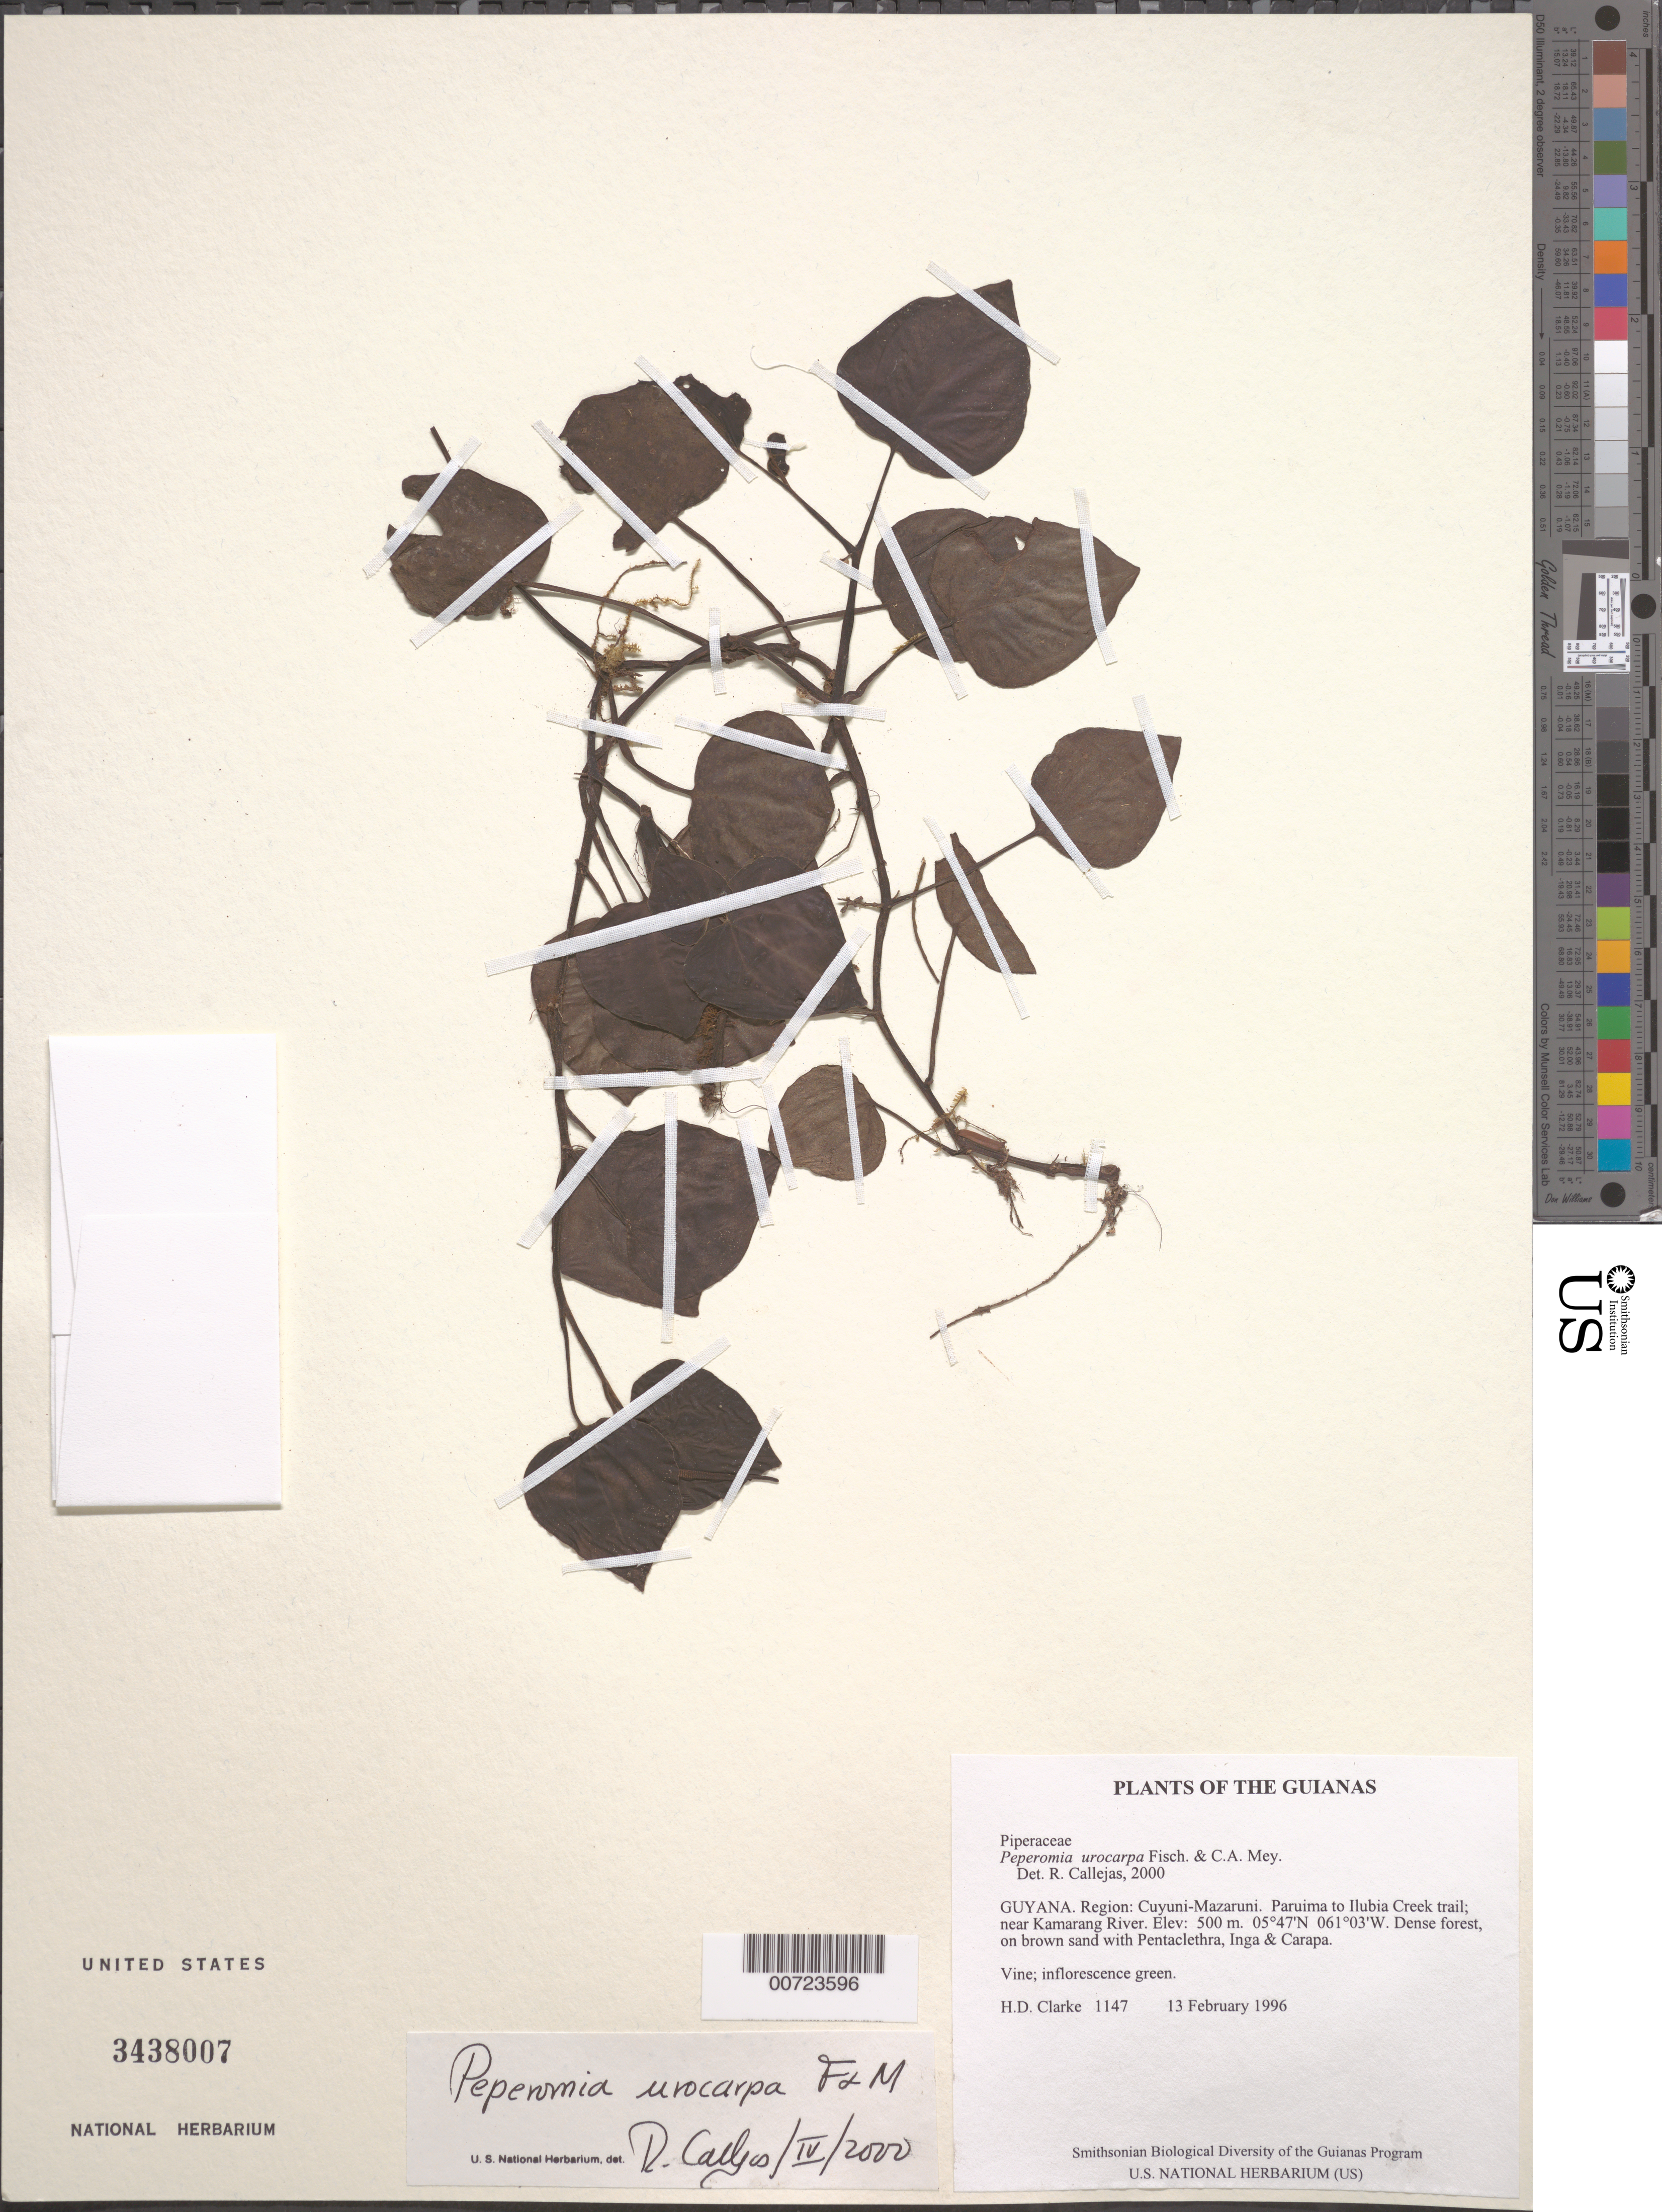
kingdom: Plantae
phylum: Tracheophyta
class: Magnoliopsida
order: Piperales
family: Piperaceae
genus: Peperomia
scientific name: Peperomia urocarpa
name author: Fisch. & C.A. Mey.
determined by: Görts-van Rijn, A. R. A.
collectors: H. D. Clarke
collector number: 1147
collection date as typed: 13 February 1996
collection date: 1996-02-13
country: Guyana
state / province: Cuyuni-Mazaruni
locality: Paruima to Ilubia Creek trail; near Kamarang River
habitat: Dense forest, on brown sand with Pentaclethra, Inga & Carapa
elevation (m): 500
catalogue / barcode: US 3438007